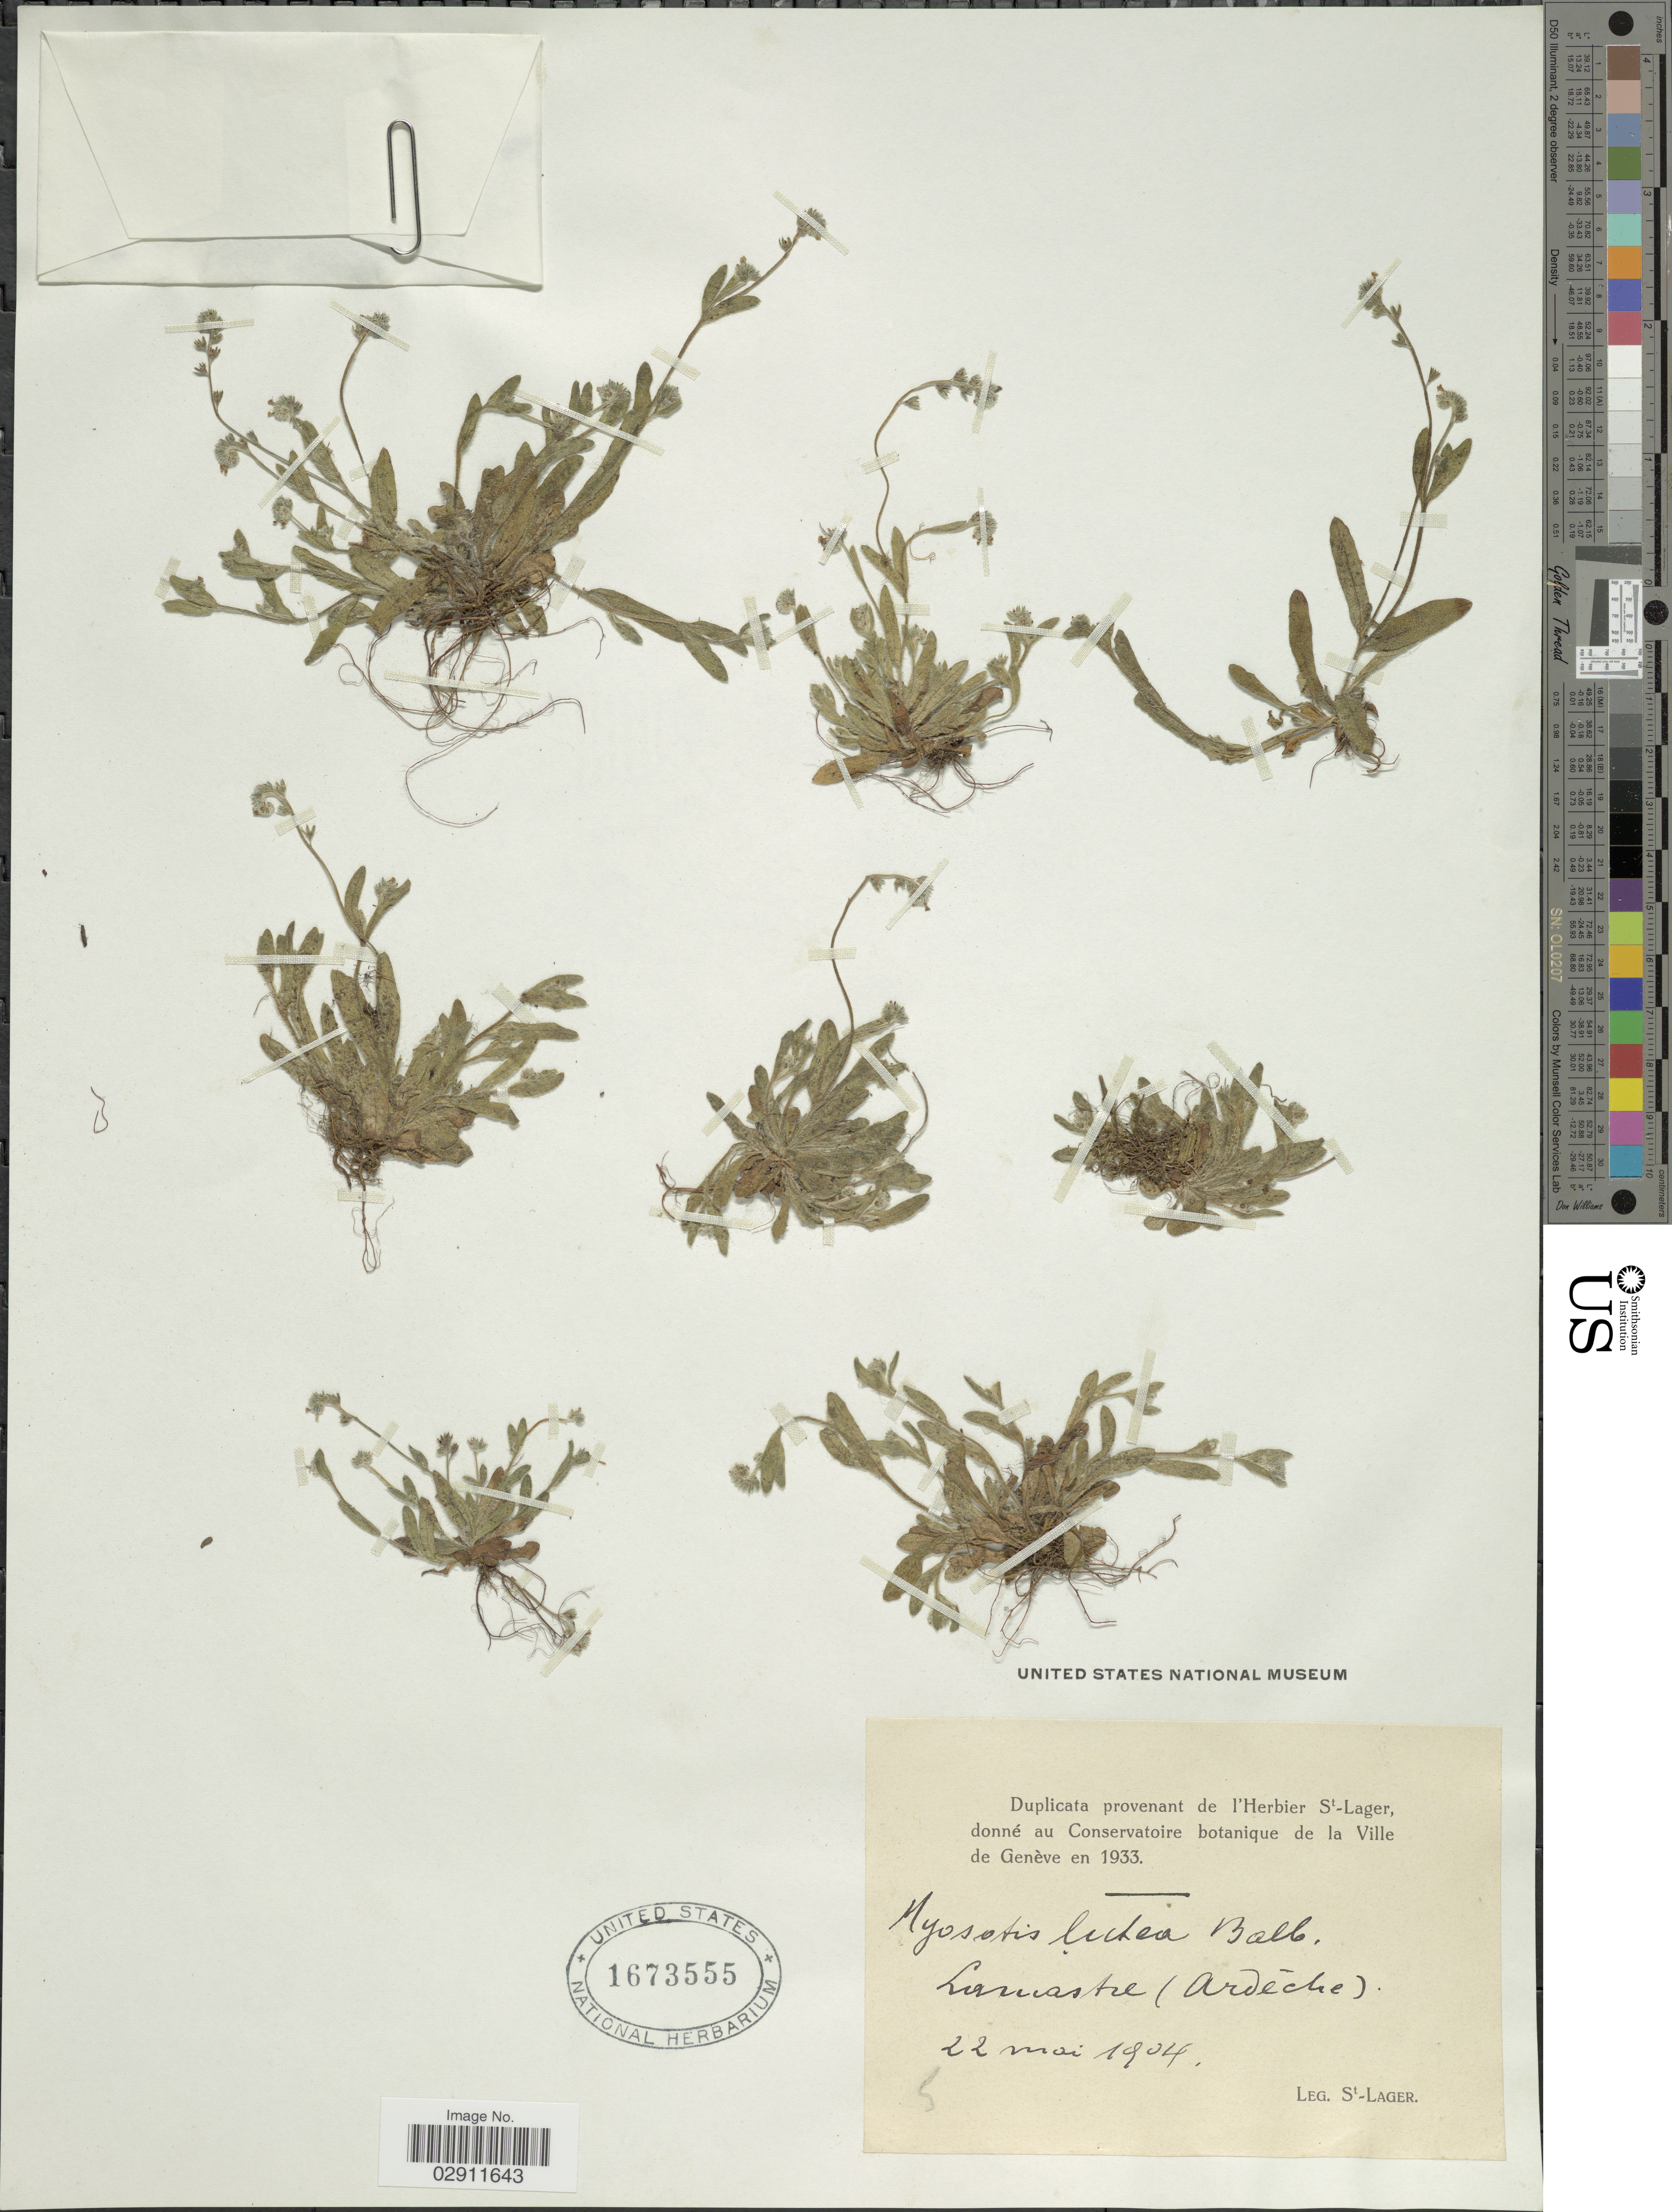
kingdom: Plantae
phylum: Tracheophyta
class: Magnoliopsida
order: Boraginales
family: Boraginaceae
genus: Myosotis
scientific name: Myosotis lutea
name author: (Cav.) Pers.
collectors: -. St. Lager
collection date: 1904-05-22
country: France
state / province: Auvergne-Rhône-Alpes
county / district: Ardèche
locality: Lamastre (Ardéche).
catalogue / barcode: US 1673555